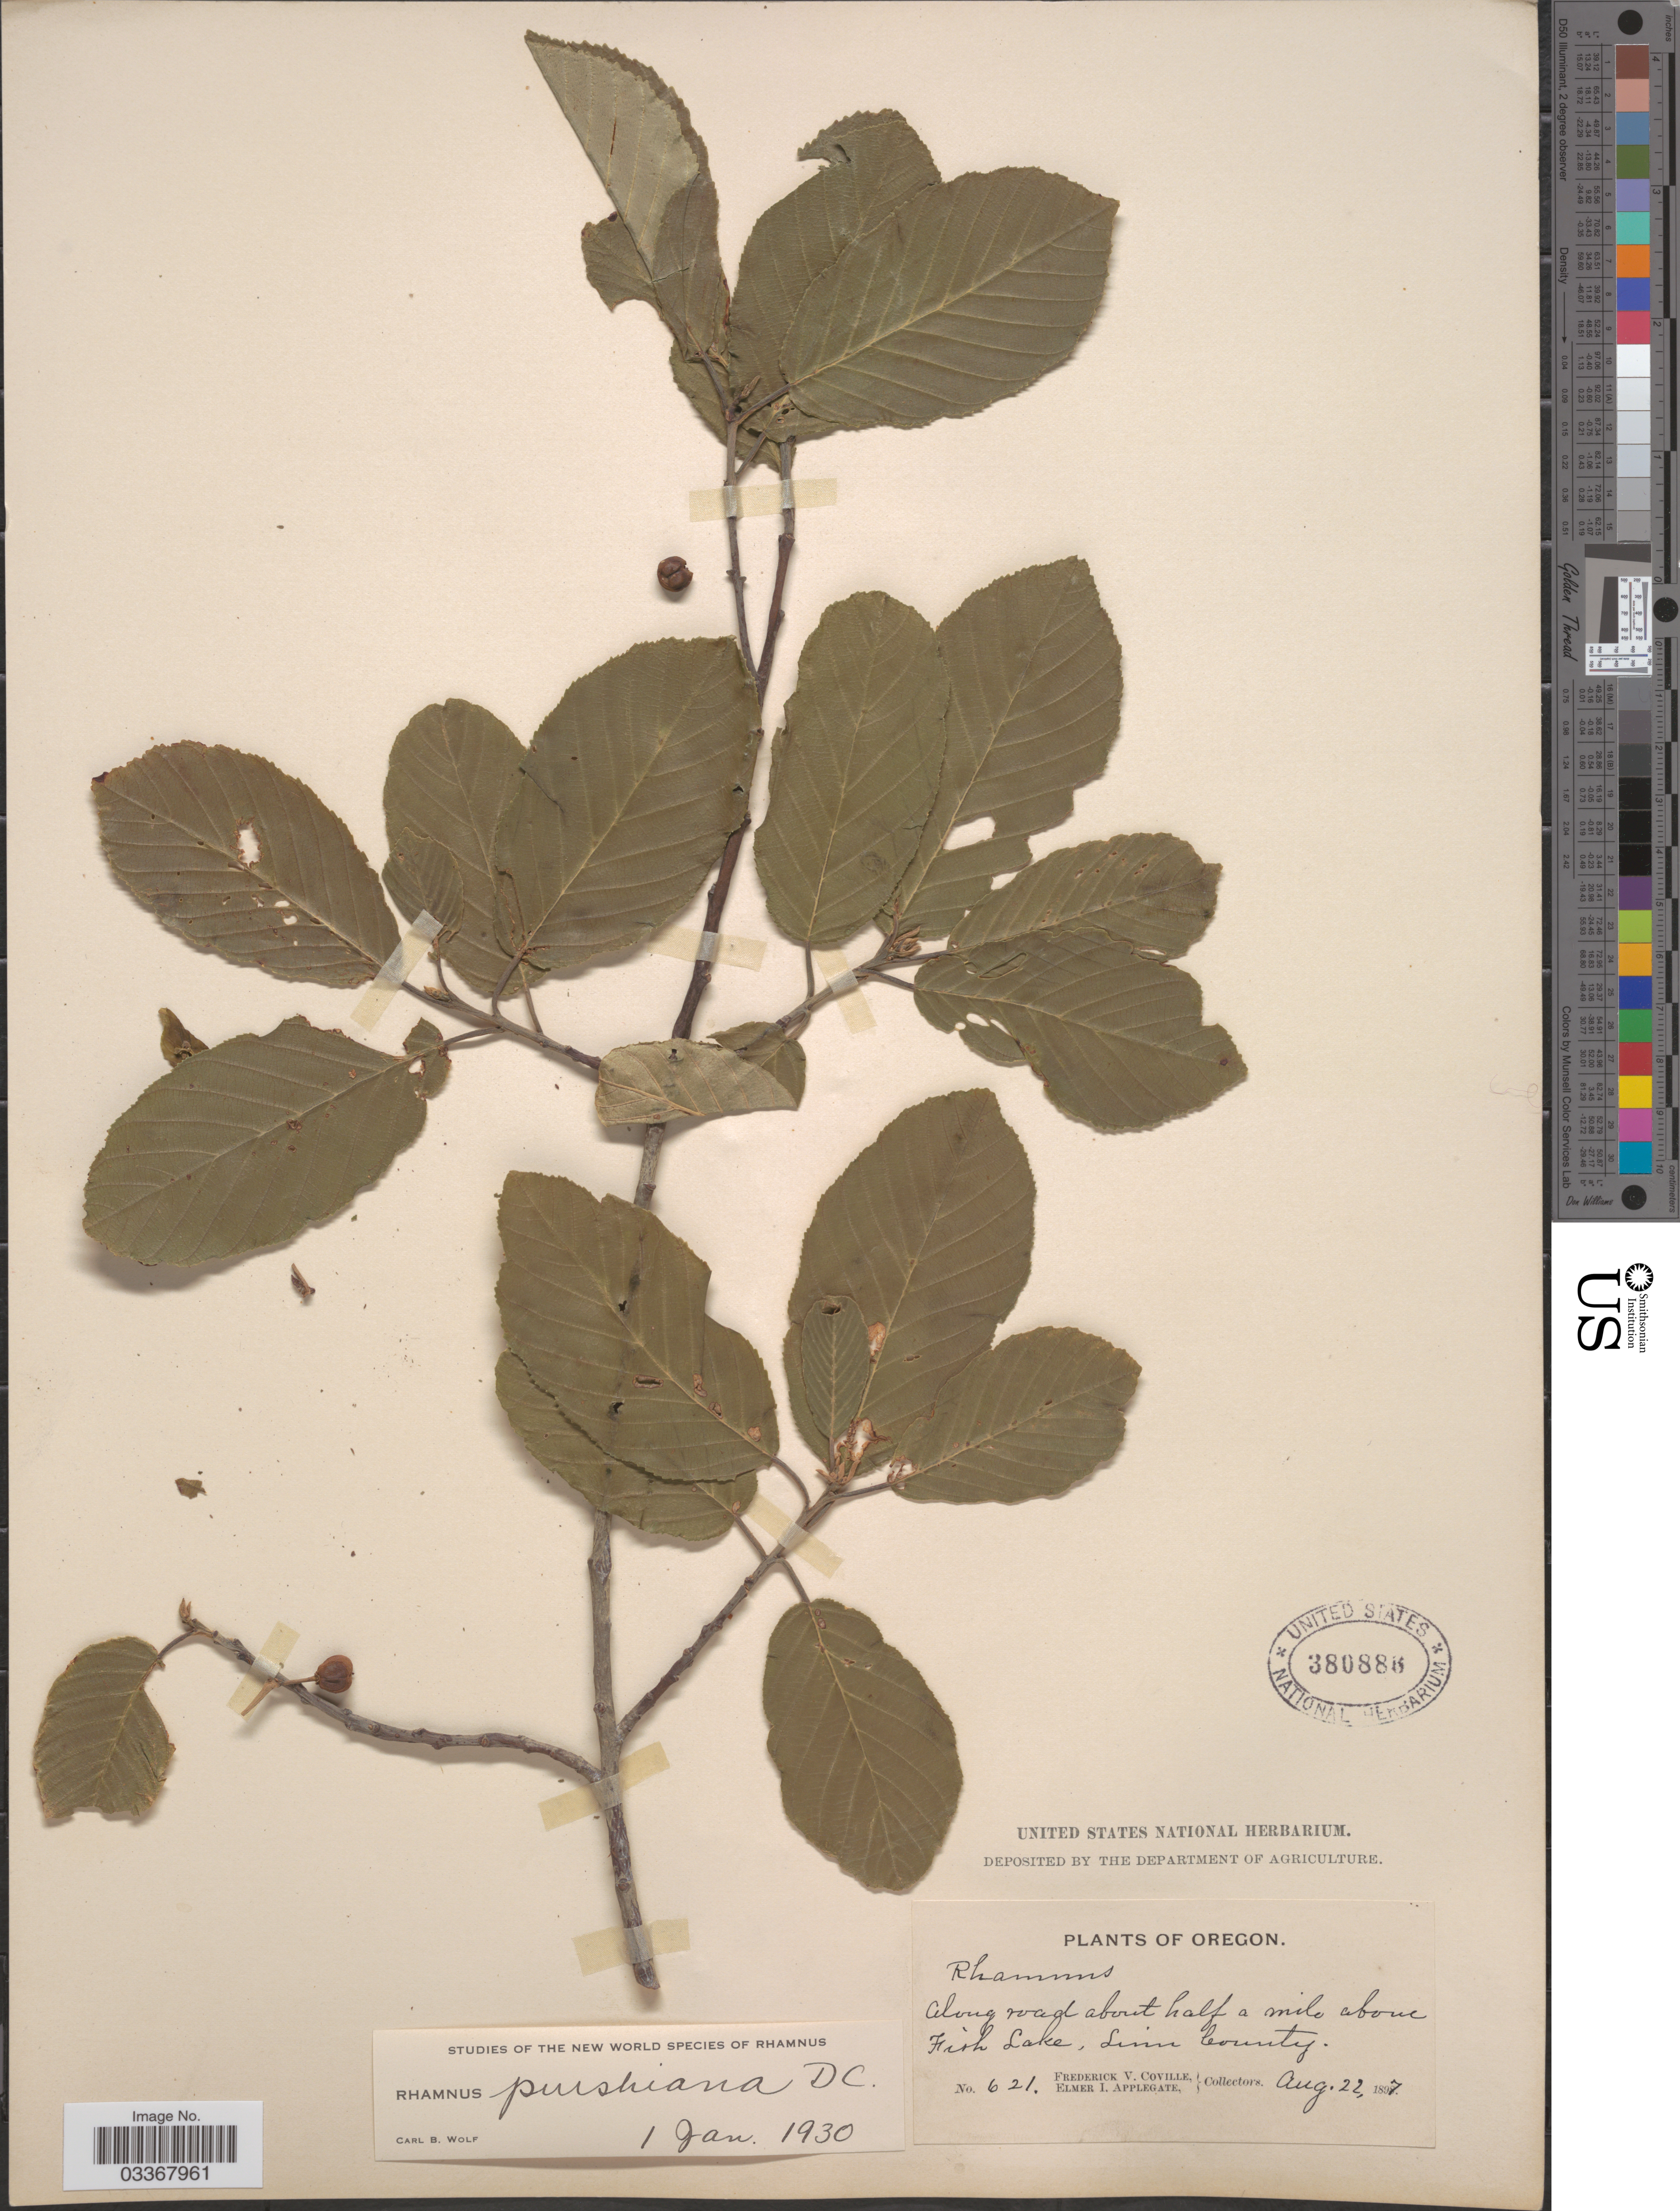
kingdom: Plantae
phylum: Tracheophyta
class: Magnoliopsida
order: Rosales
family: Rhamnaceae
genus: Frangula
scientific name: Frangula purshiana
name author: (DC.) A. Gray ex J.G. Cooper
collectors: F. V. Coville & E. I. Applegate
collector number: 621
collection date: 1897-08-22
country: United States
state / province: Oregon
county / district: Linn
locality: Along road about half a mile above Fish Lake, Linn County.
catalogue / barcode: US 380888